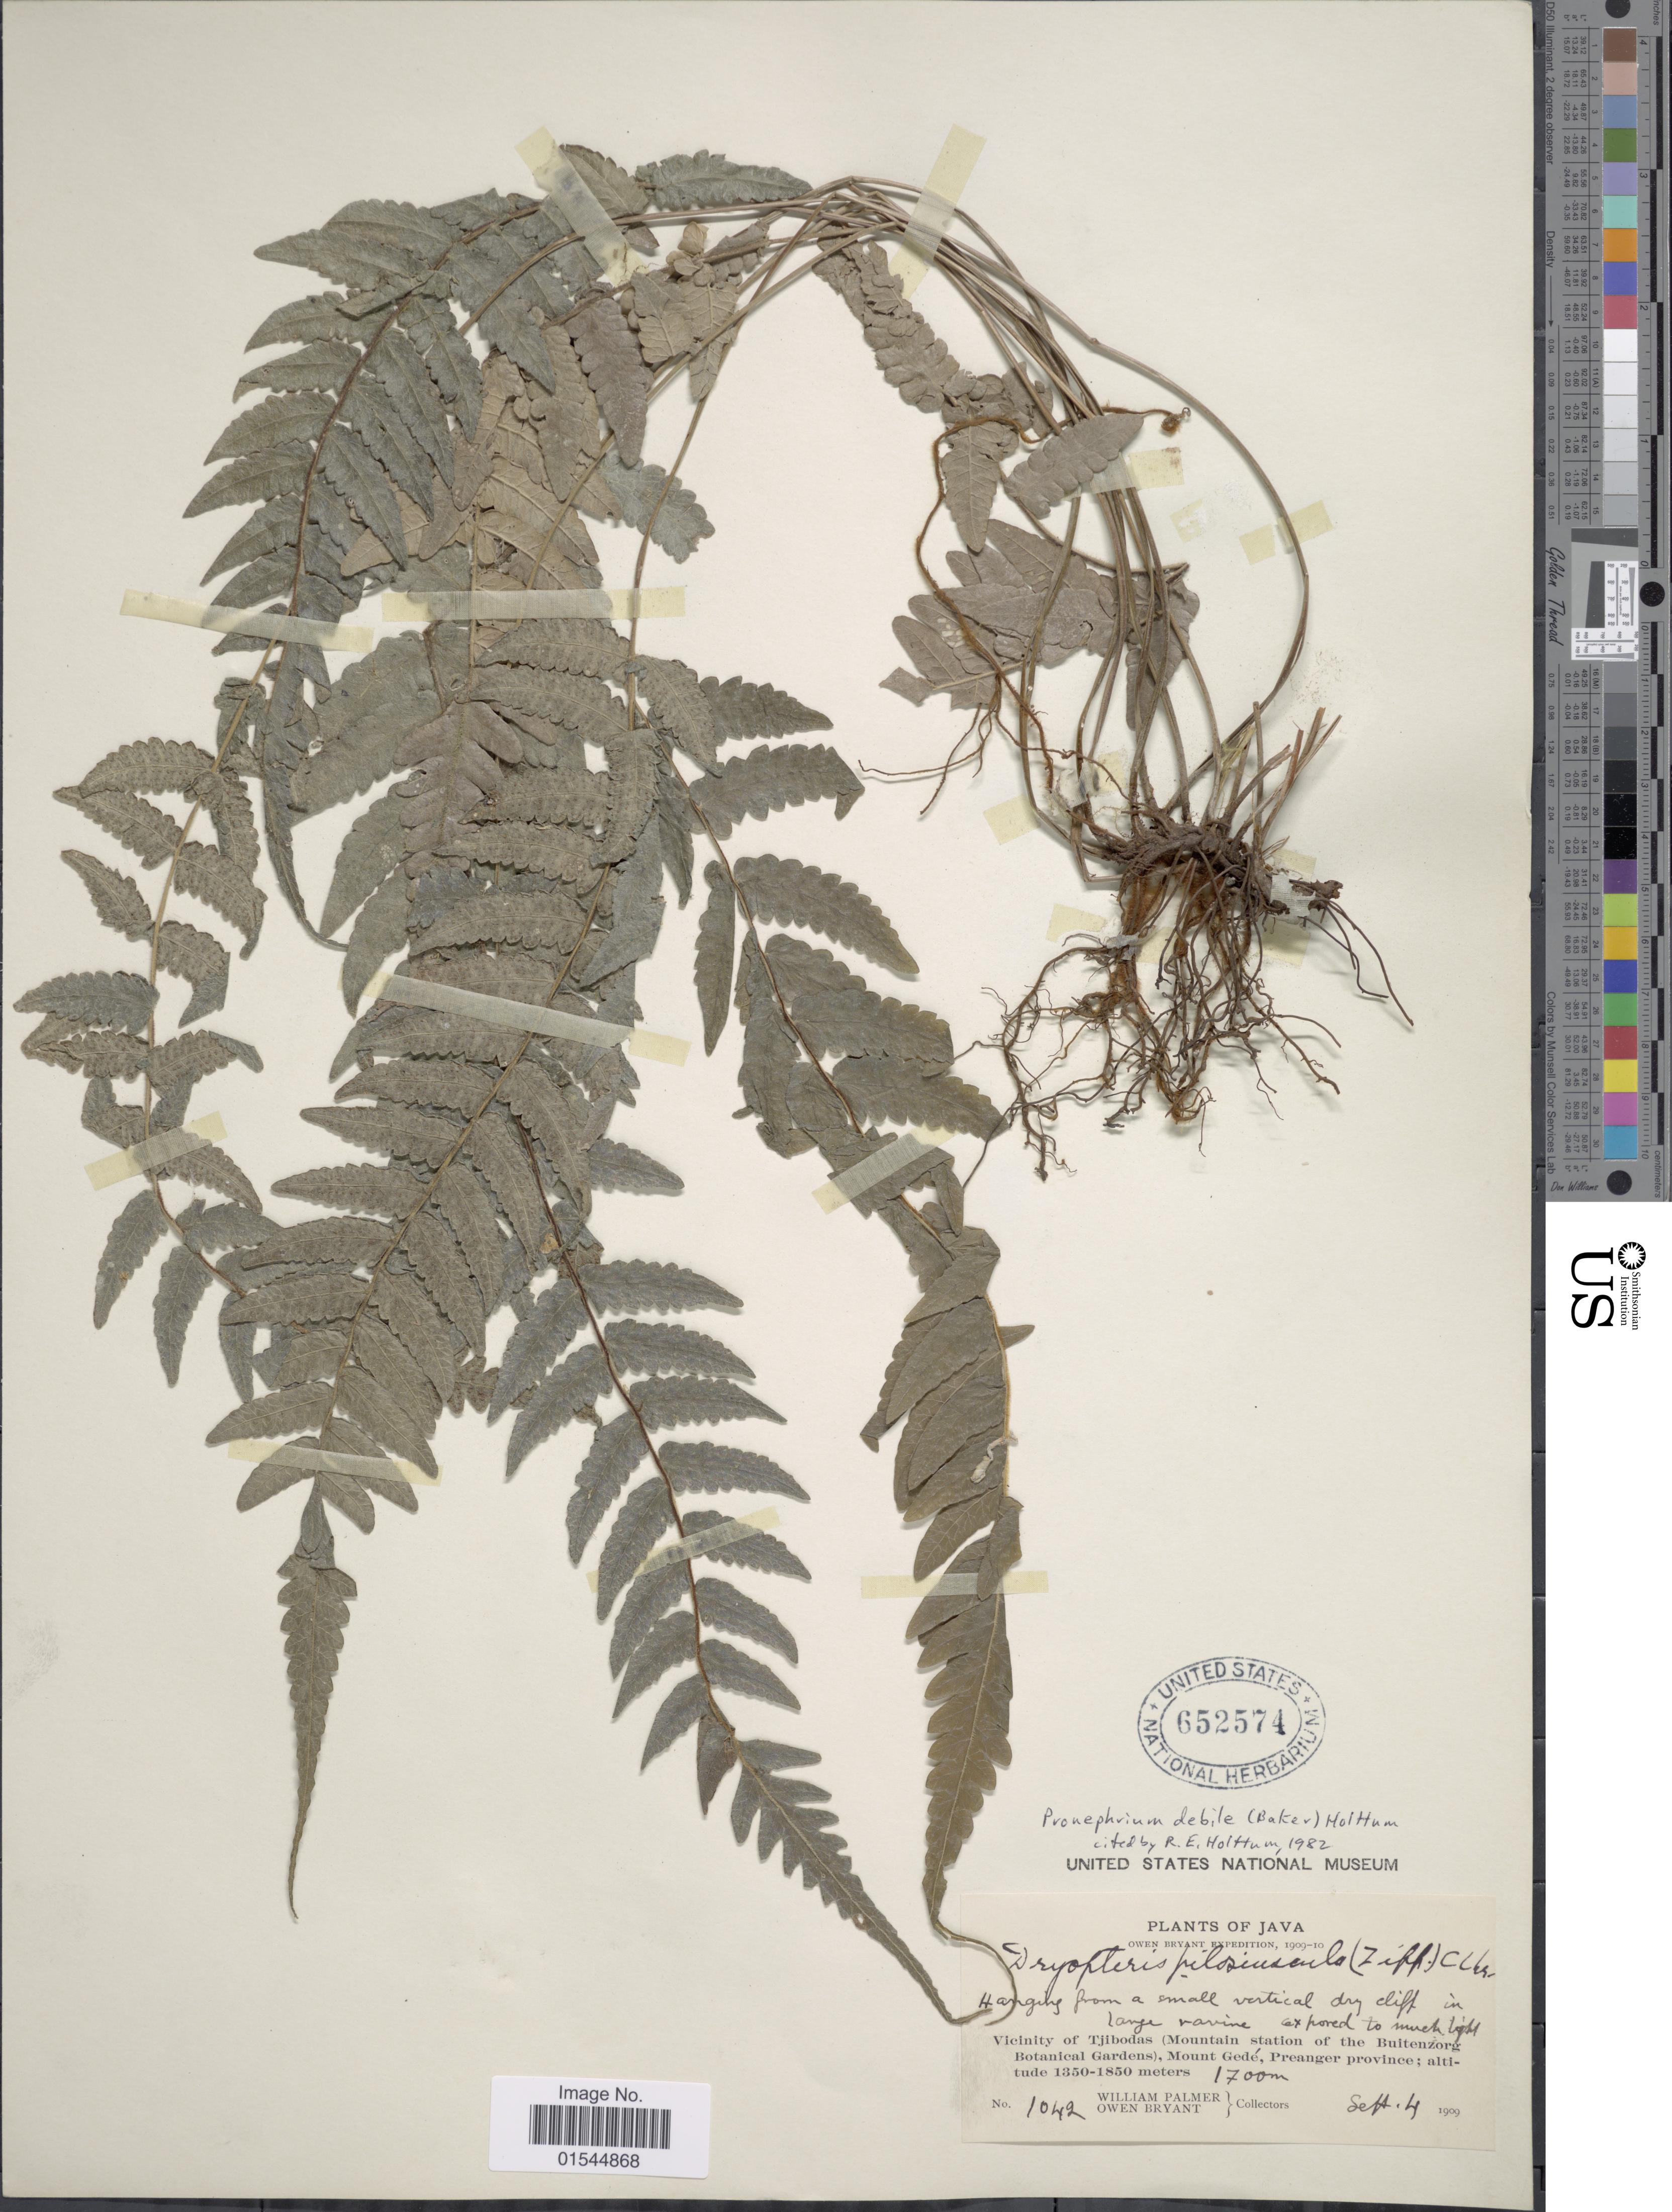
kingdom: Plantae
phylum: Tracheophyta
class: Polypodiopsida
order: Polypodiales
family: Thelypteridaceae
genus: Sphaerostephanos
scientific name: Sphaerostephanos debilis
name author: Holttum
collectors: W. Palmer & O. Bryant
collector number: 1042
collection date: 1909-09-04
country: Indonesia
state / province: Java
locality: Vicinity of Tjibodas (Mountain sttaion of the Buitenzorg Botanical Gardens), Mount Gede, Preanger province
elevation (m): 1700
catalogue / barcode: US 652574